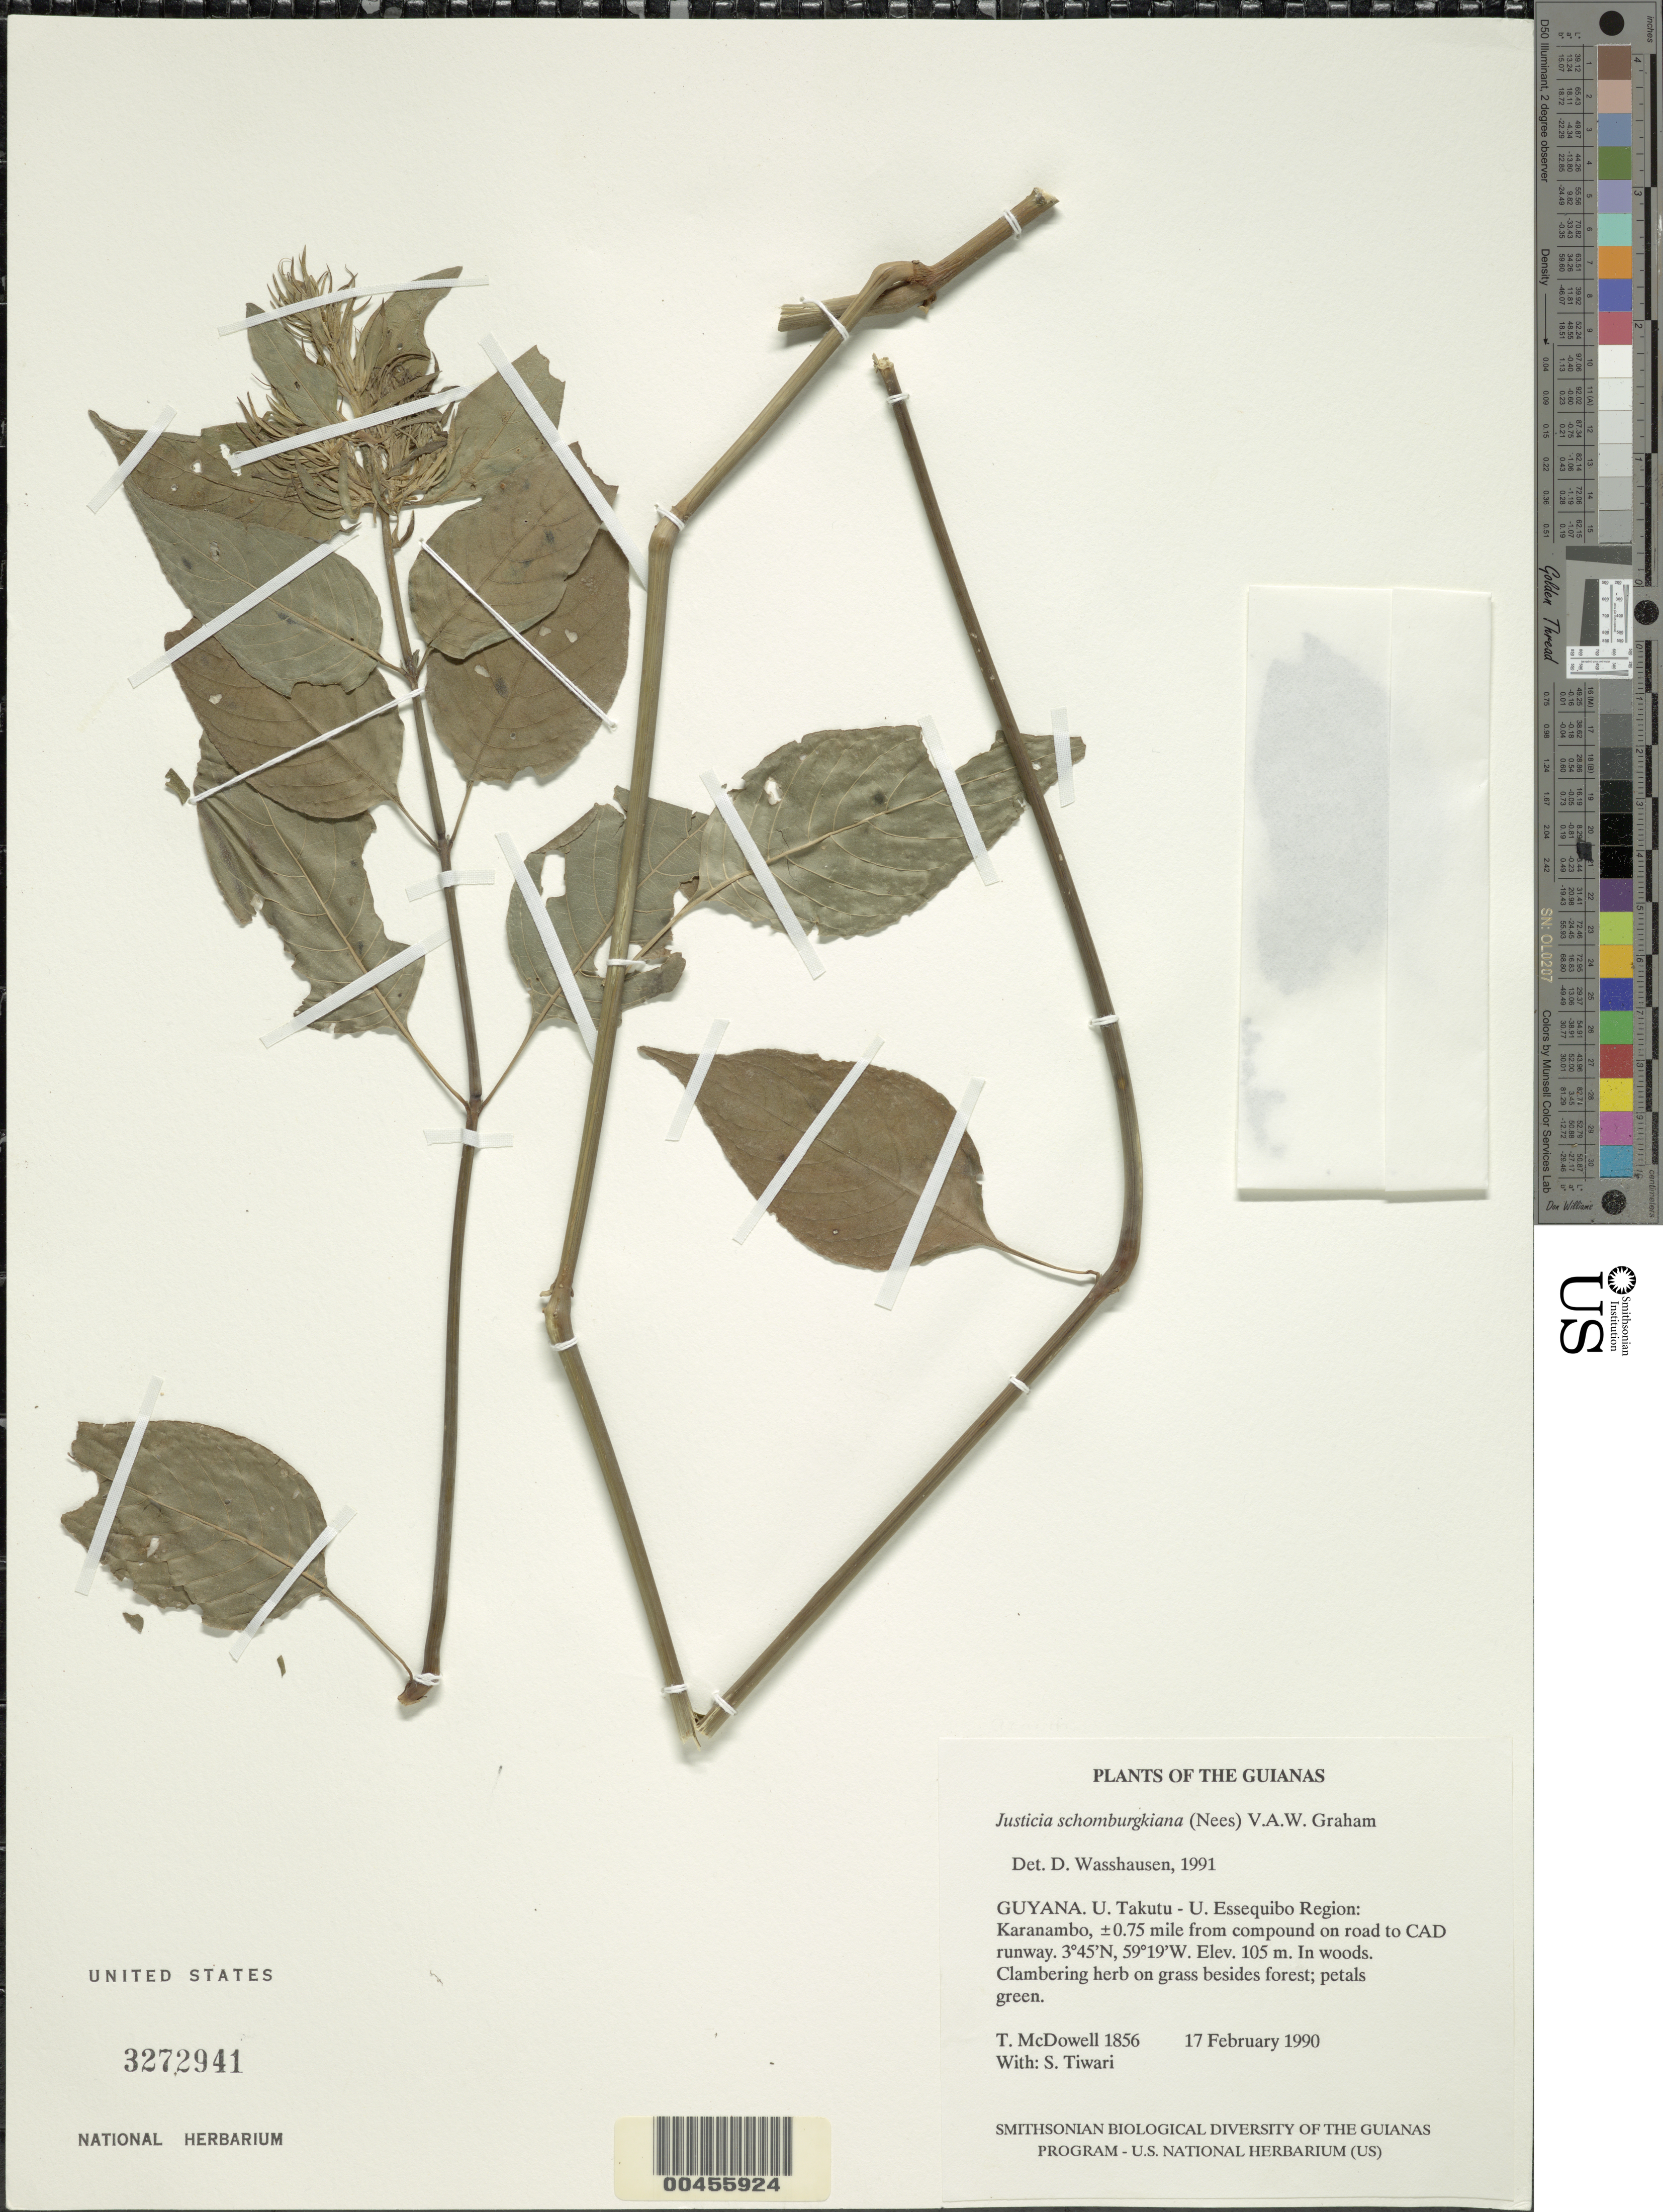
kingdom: Plantae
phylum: Tracheophyta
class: Magnoliopsida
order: Lamiales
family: Acanthaceae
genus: Justicia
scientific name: Justicia schomburgkiana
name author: (Nees) V.A.W. Graham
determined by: Wasshausen, Dieter C., (BOT), Smithsonian Institution - National Museum of Natural History (UNITED STATES)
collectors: T. McDowell & S. Tiwari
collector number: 1856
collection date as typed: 17 February 1990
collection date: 1990-02-17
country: Guyana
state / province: U. Takutu-U. Essequibo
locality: Karanambo, ±0.75 mile from McTurks compound to runway (CAD strip)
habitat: In woods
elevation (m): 105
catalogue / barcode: US 3272941